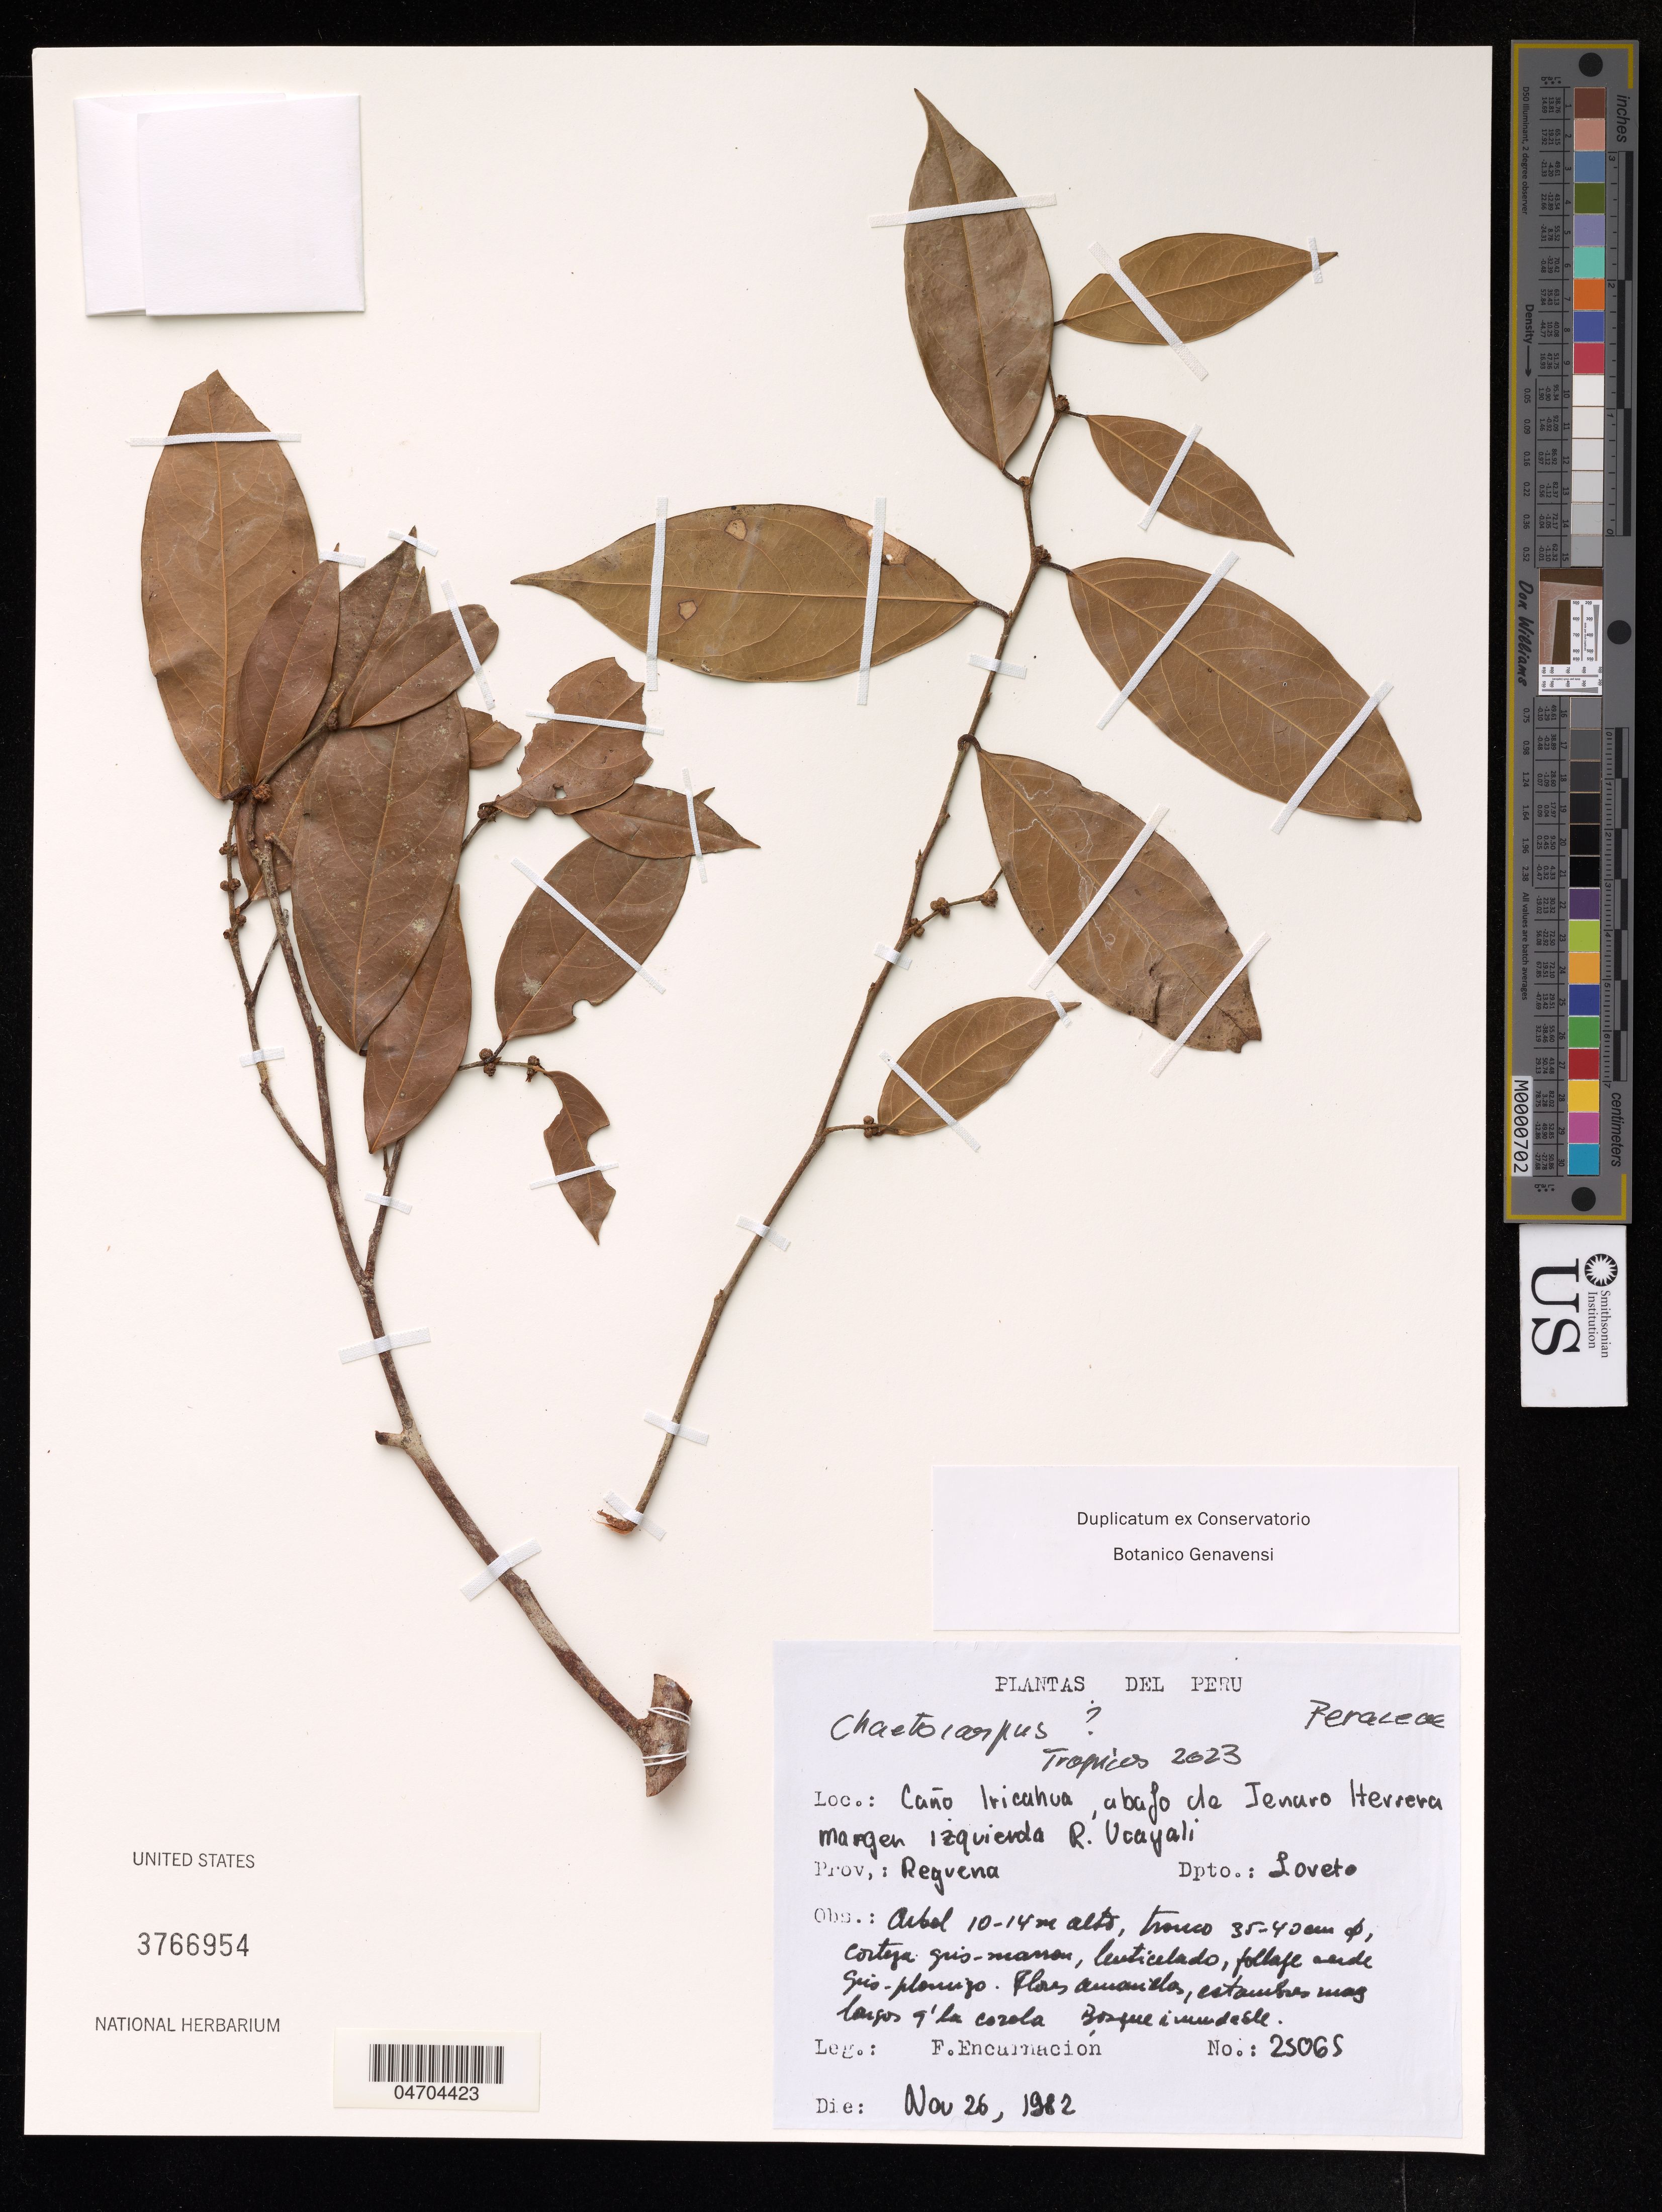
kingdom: Plantae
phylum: Tracheophyta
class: Magnoliopsida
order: Malpighiales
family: Peraceae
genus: Chaetocarpus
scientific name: Chaetocarpus sp.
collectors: F. Encarnación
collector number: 25065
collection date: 1982-11-26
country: Peru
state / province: Loreto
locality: Caño Iricahua, abaso de Senaro Herrera margen izquierda R. Ucayali, Prov.: Reguena.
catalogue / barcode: US 3766954